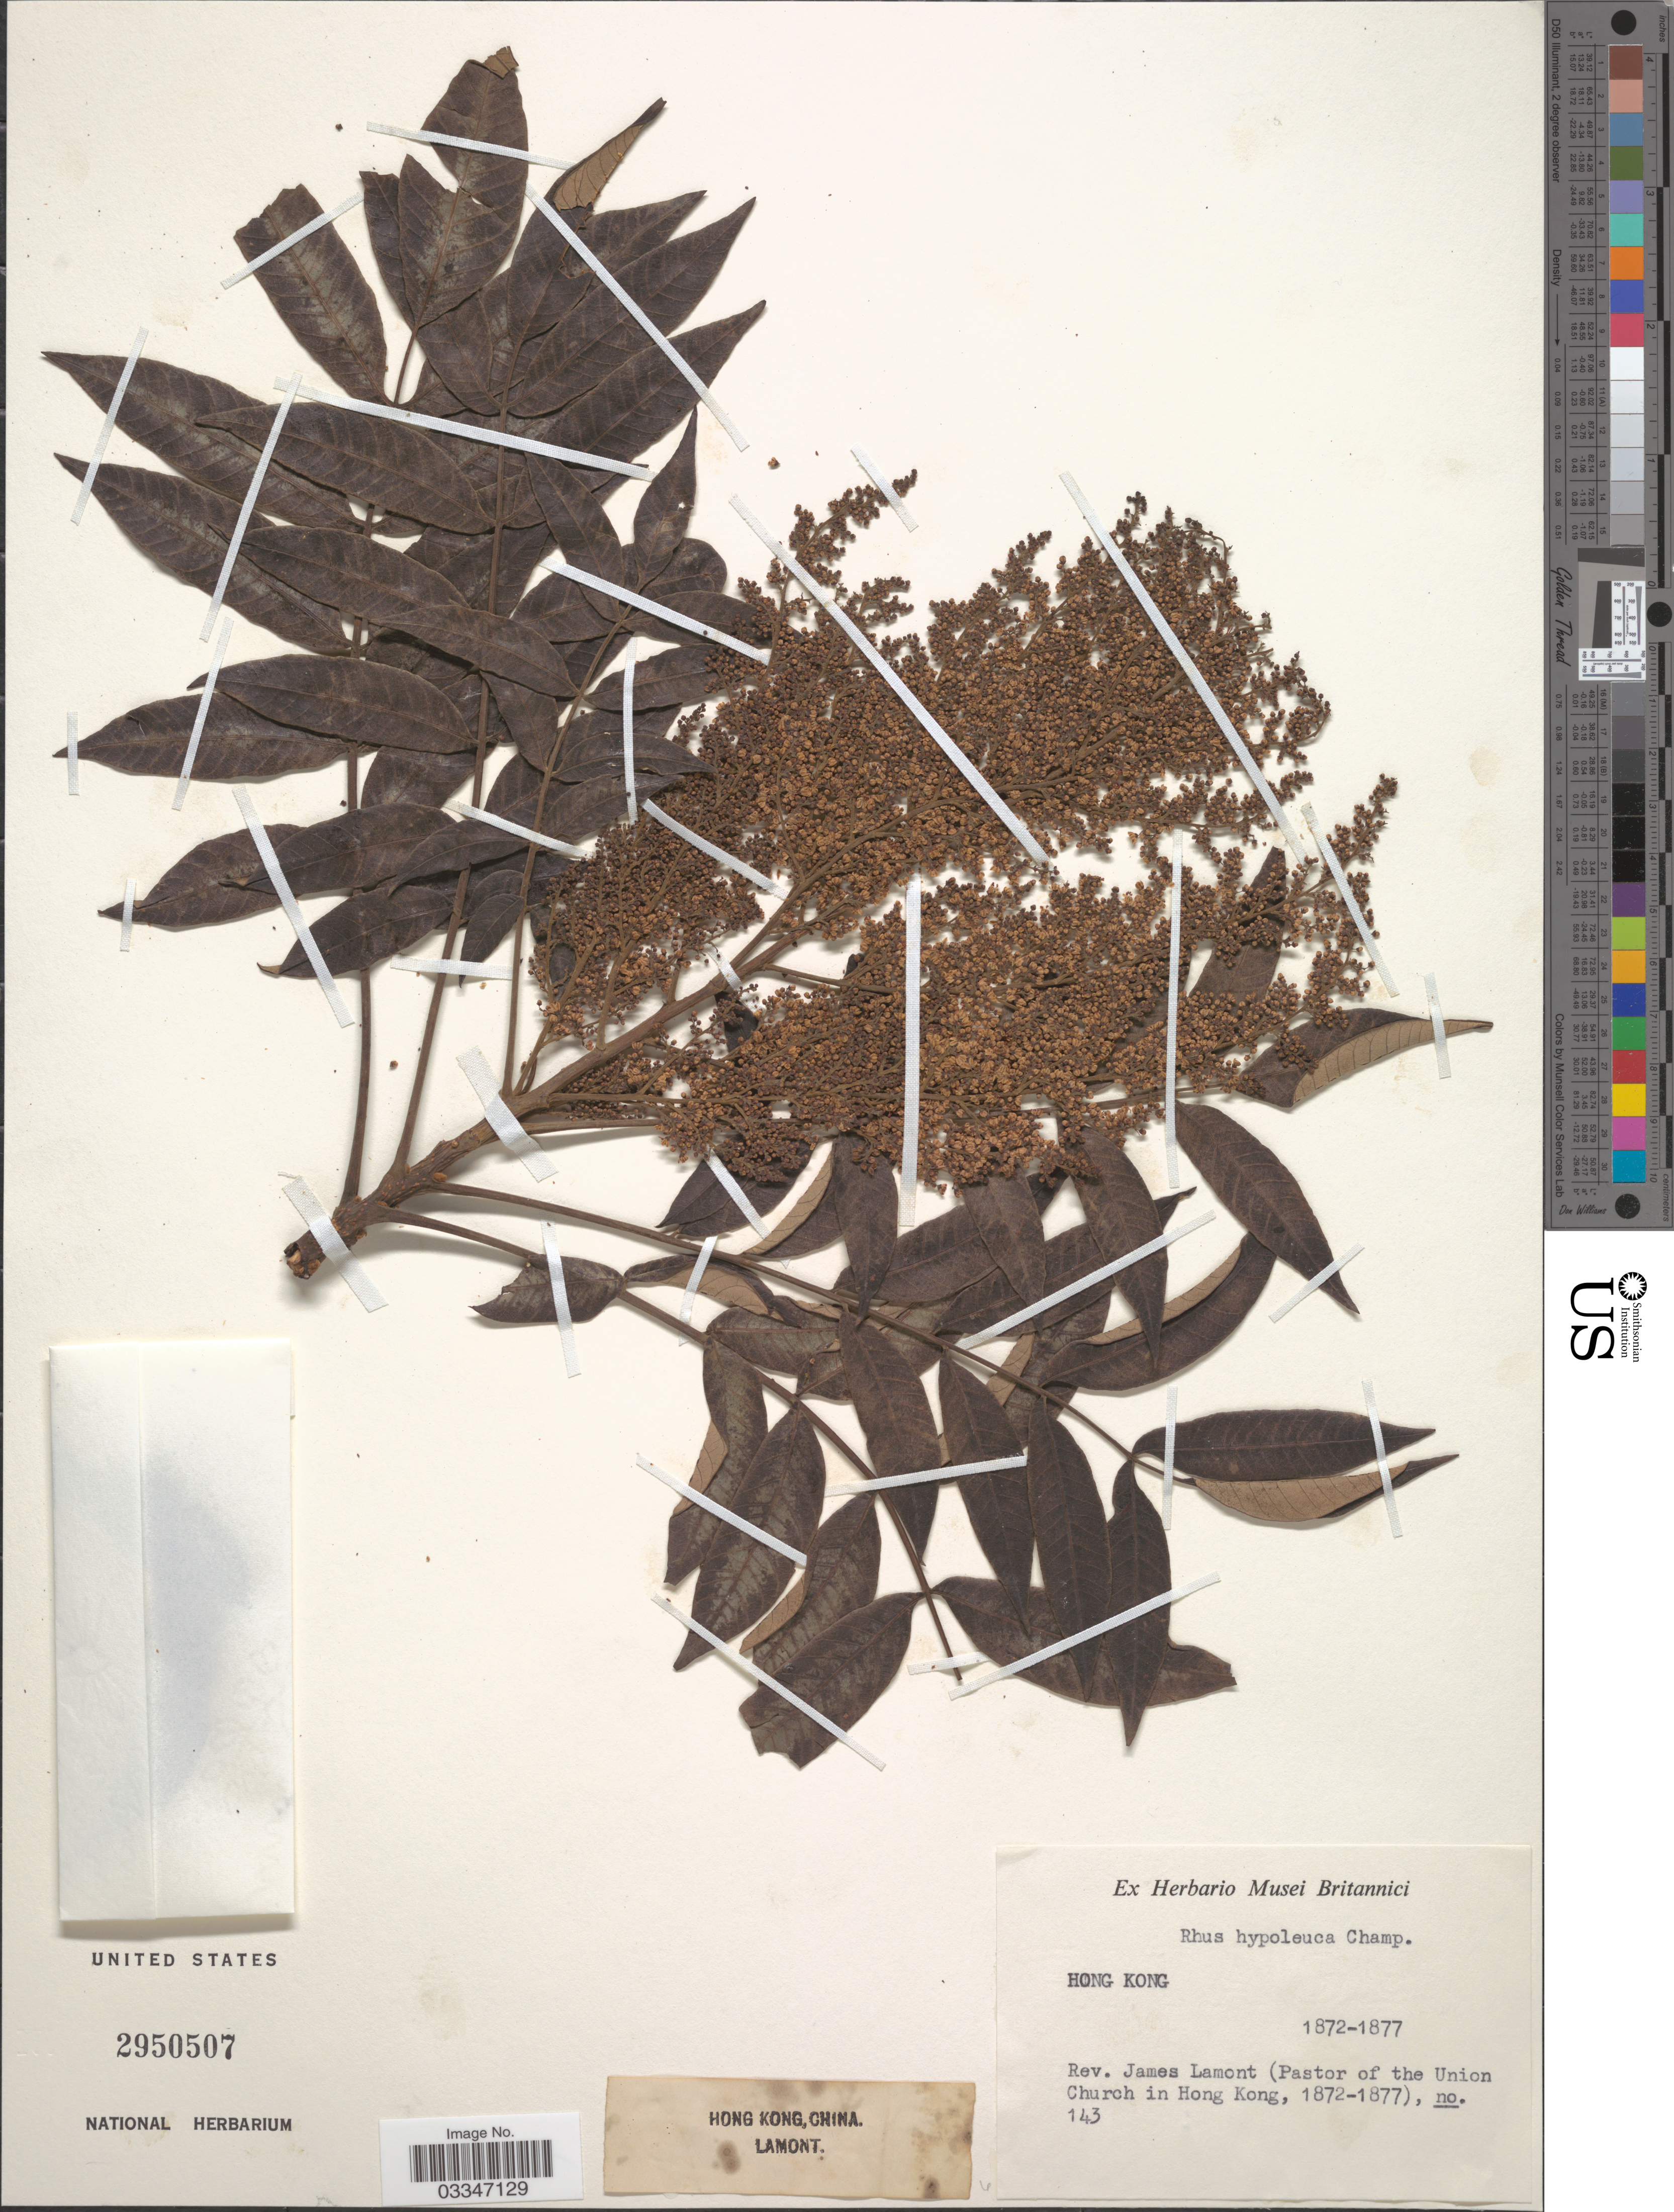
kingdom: Plantae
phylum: Tracheophyta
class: Magnoliopsida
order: Sapindales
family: Anacardiaceae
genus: Rhus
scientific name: Rhus hypoleuca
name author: Champ. ex Benth.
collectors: J. Lamont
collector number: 143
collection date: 1872/1877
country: China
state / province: Hong Kong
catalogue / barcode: US 2950507